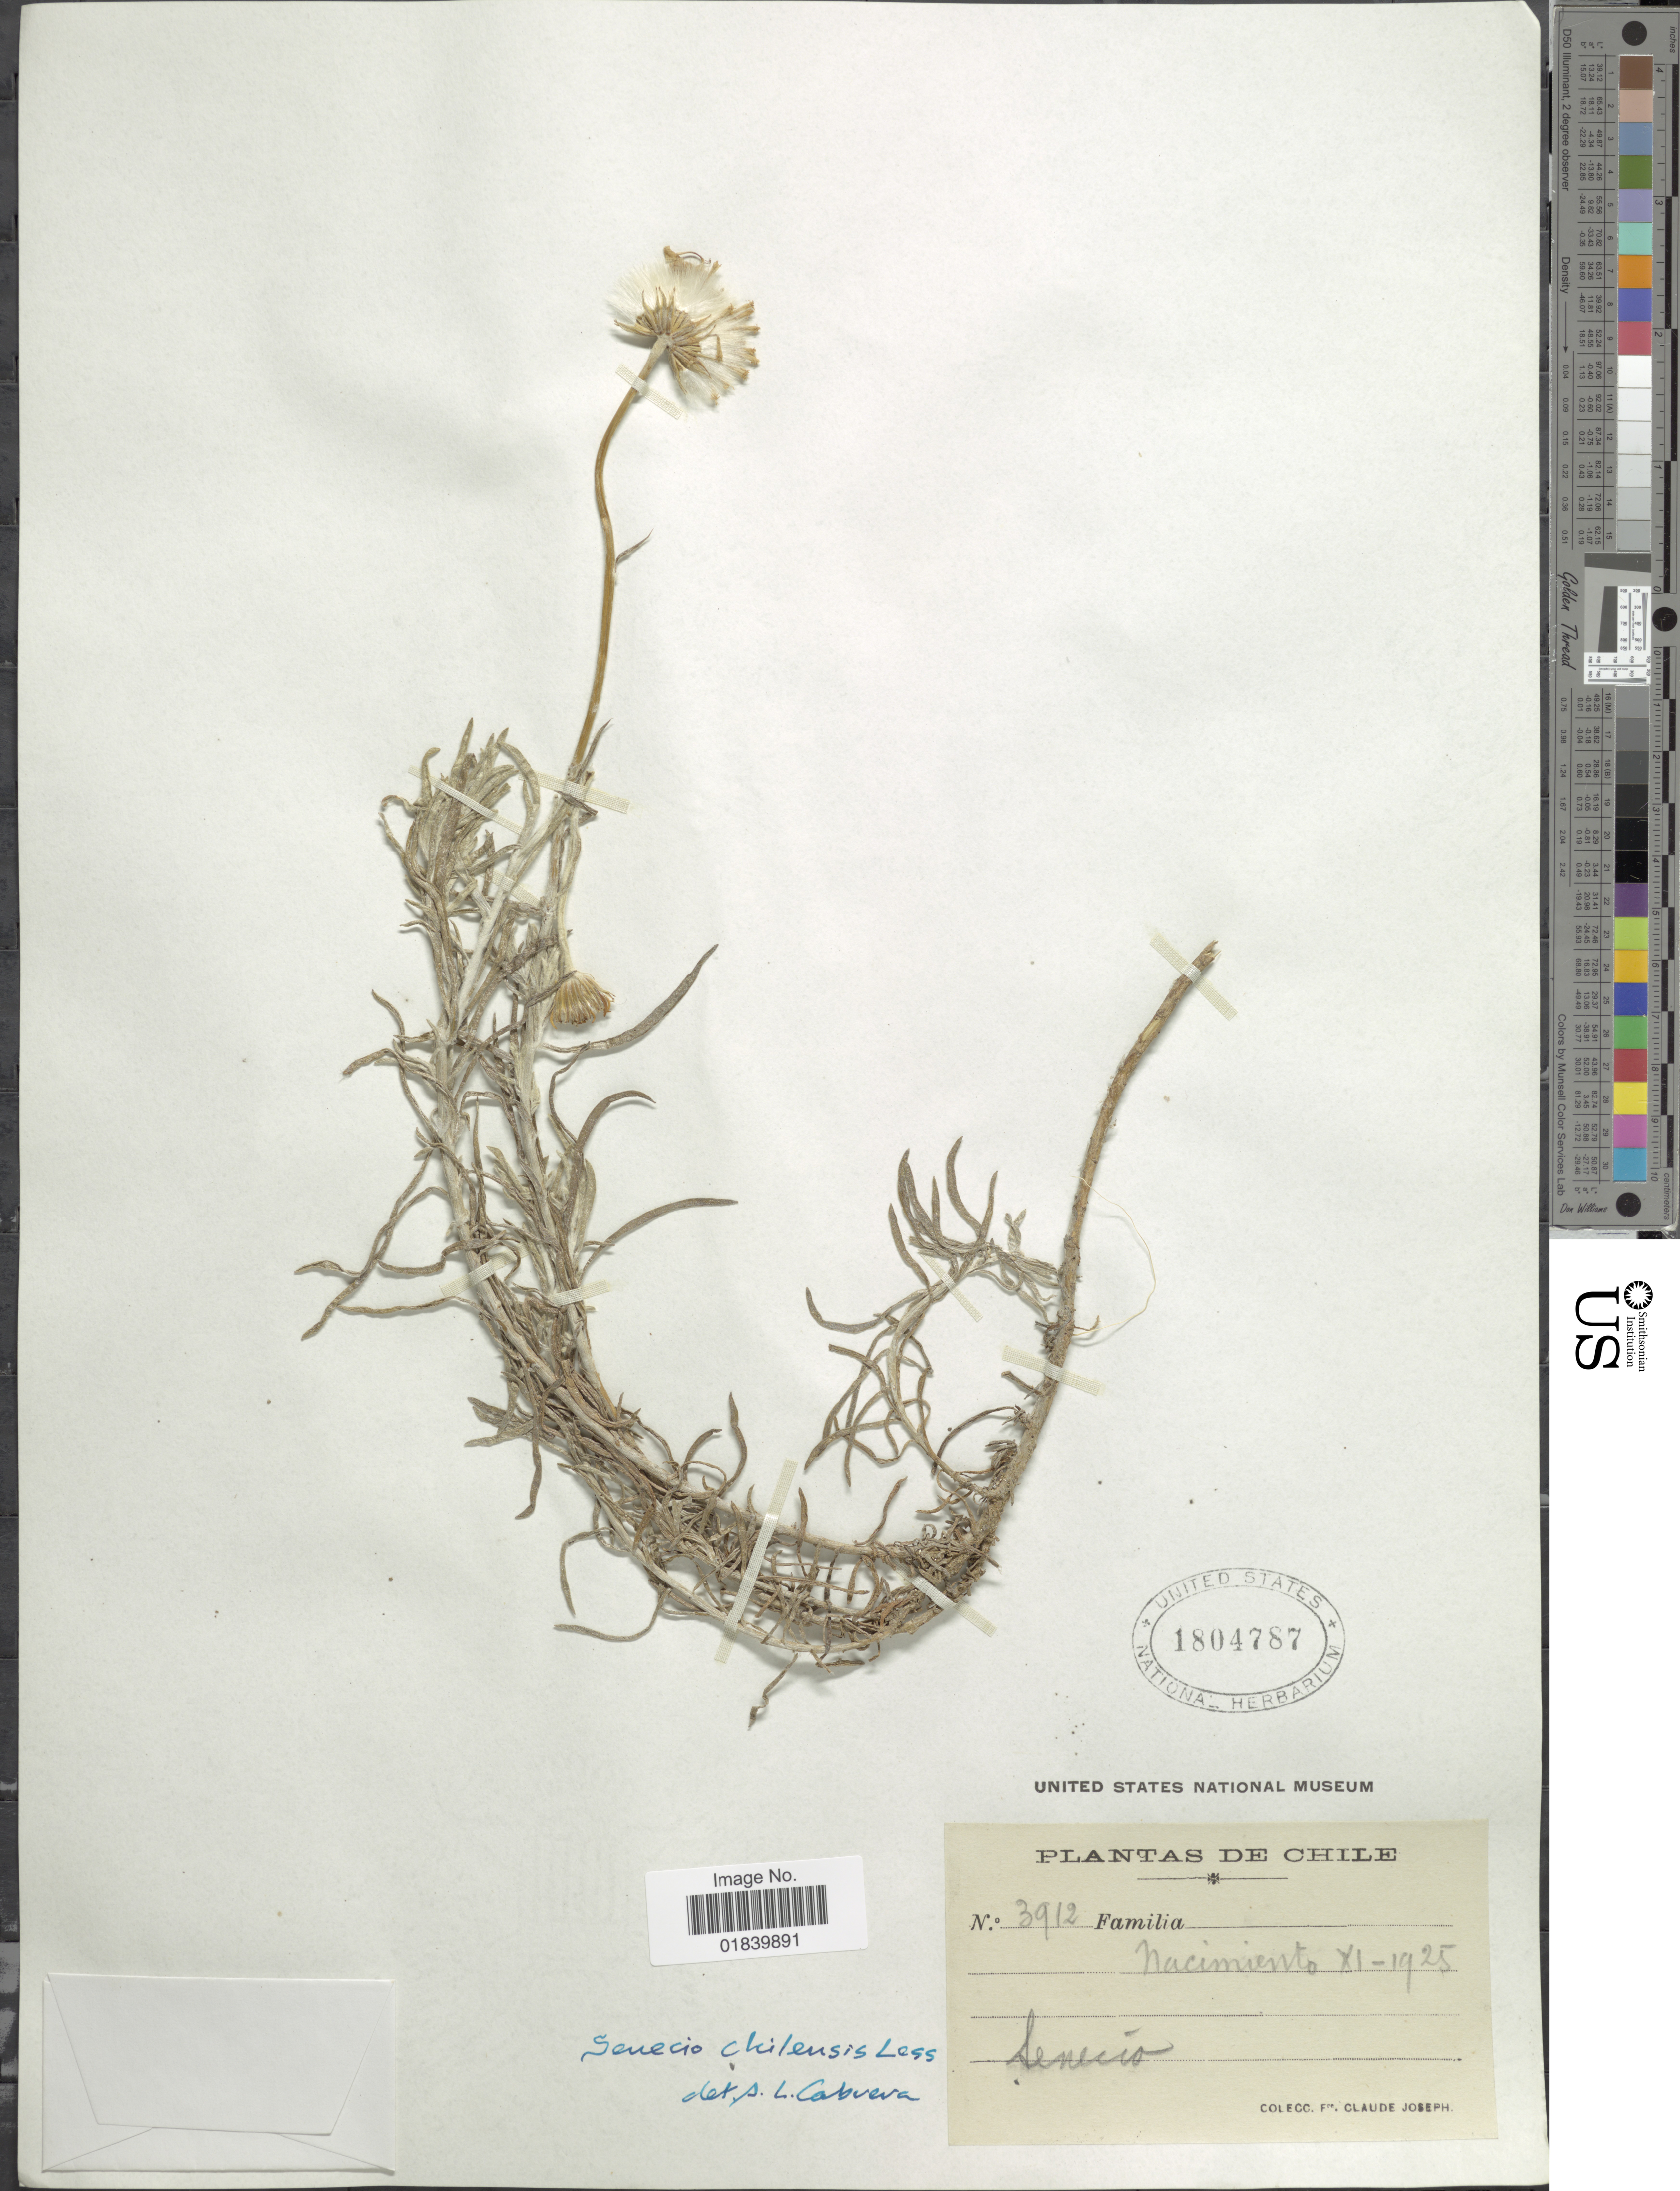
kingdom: Plantae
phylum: Tracheophyta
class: Magnoliopsida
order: Asterales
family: Asteraceae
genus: Senecio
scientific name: Senecio chilensis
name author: Less.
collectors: Bro. Claude-Joseph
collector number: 3912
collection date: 1925-09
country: Chile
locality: Chile, Nacimiento. Senecio.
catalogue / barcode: US 1804787